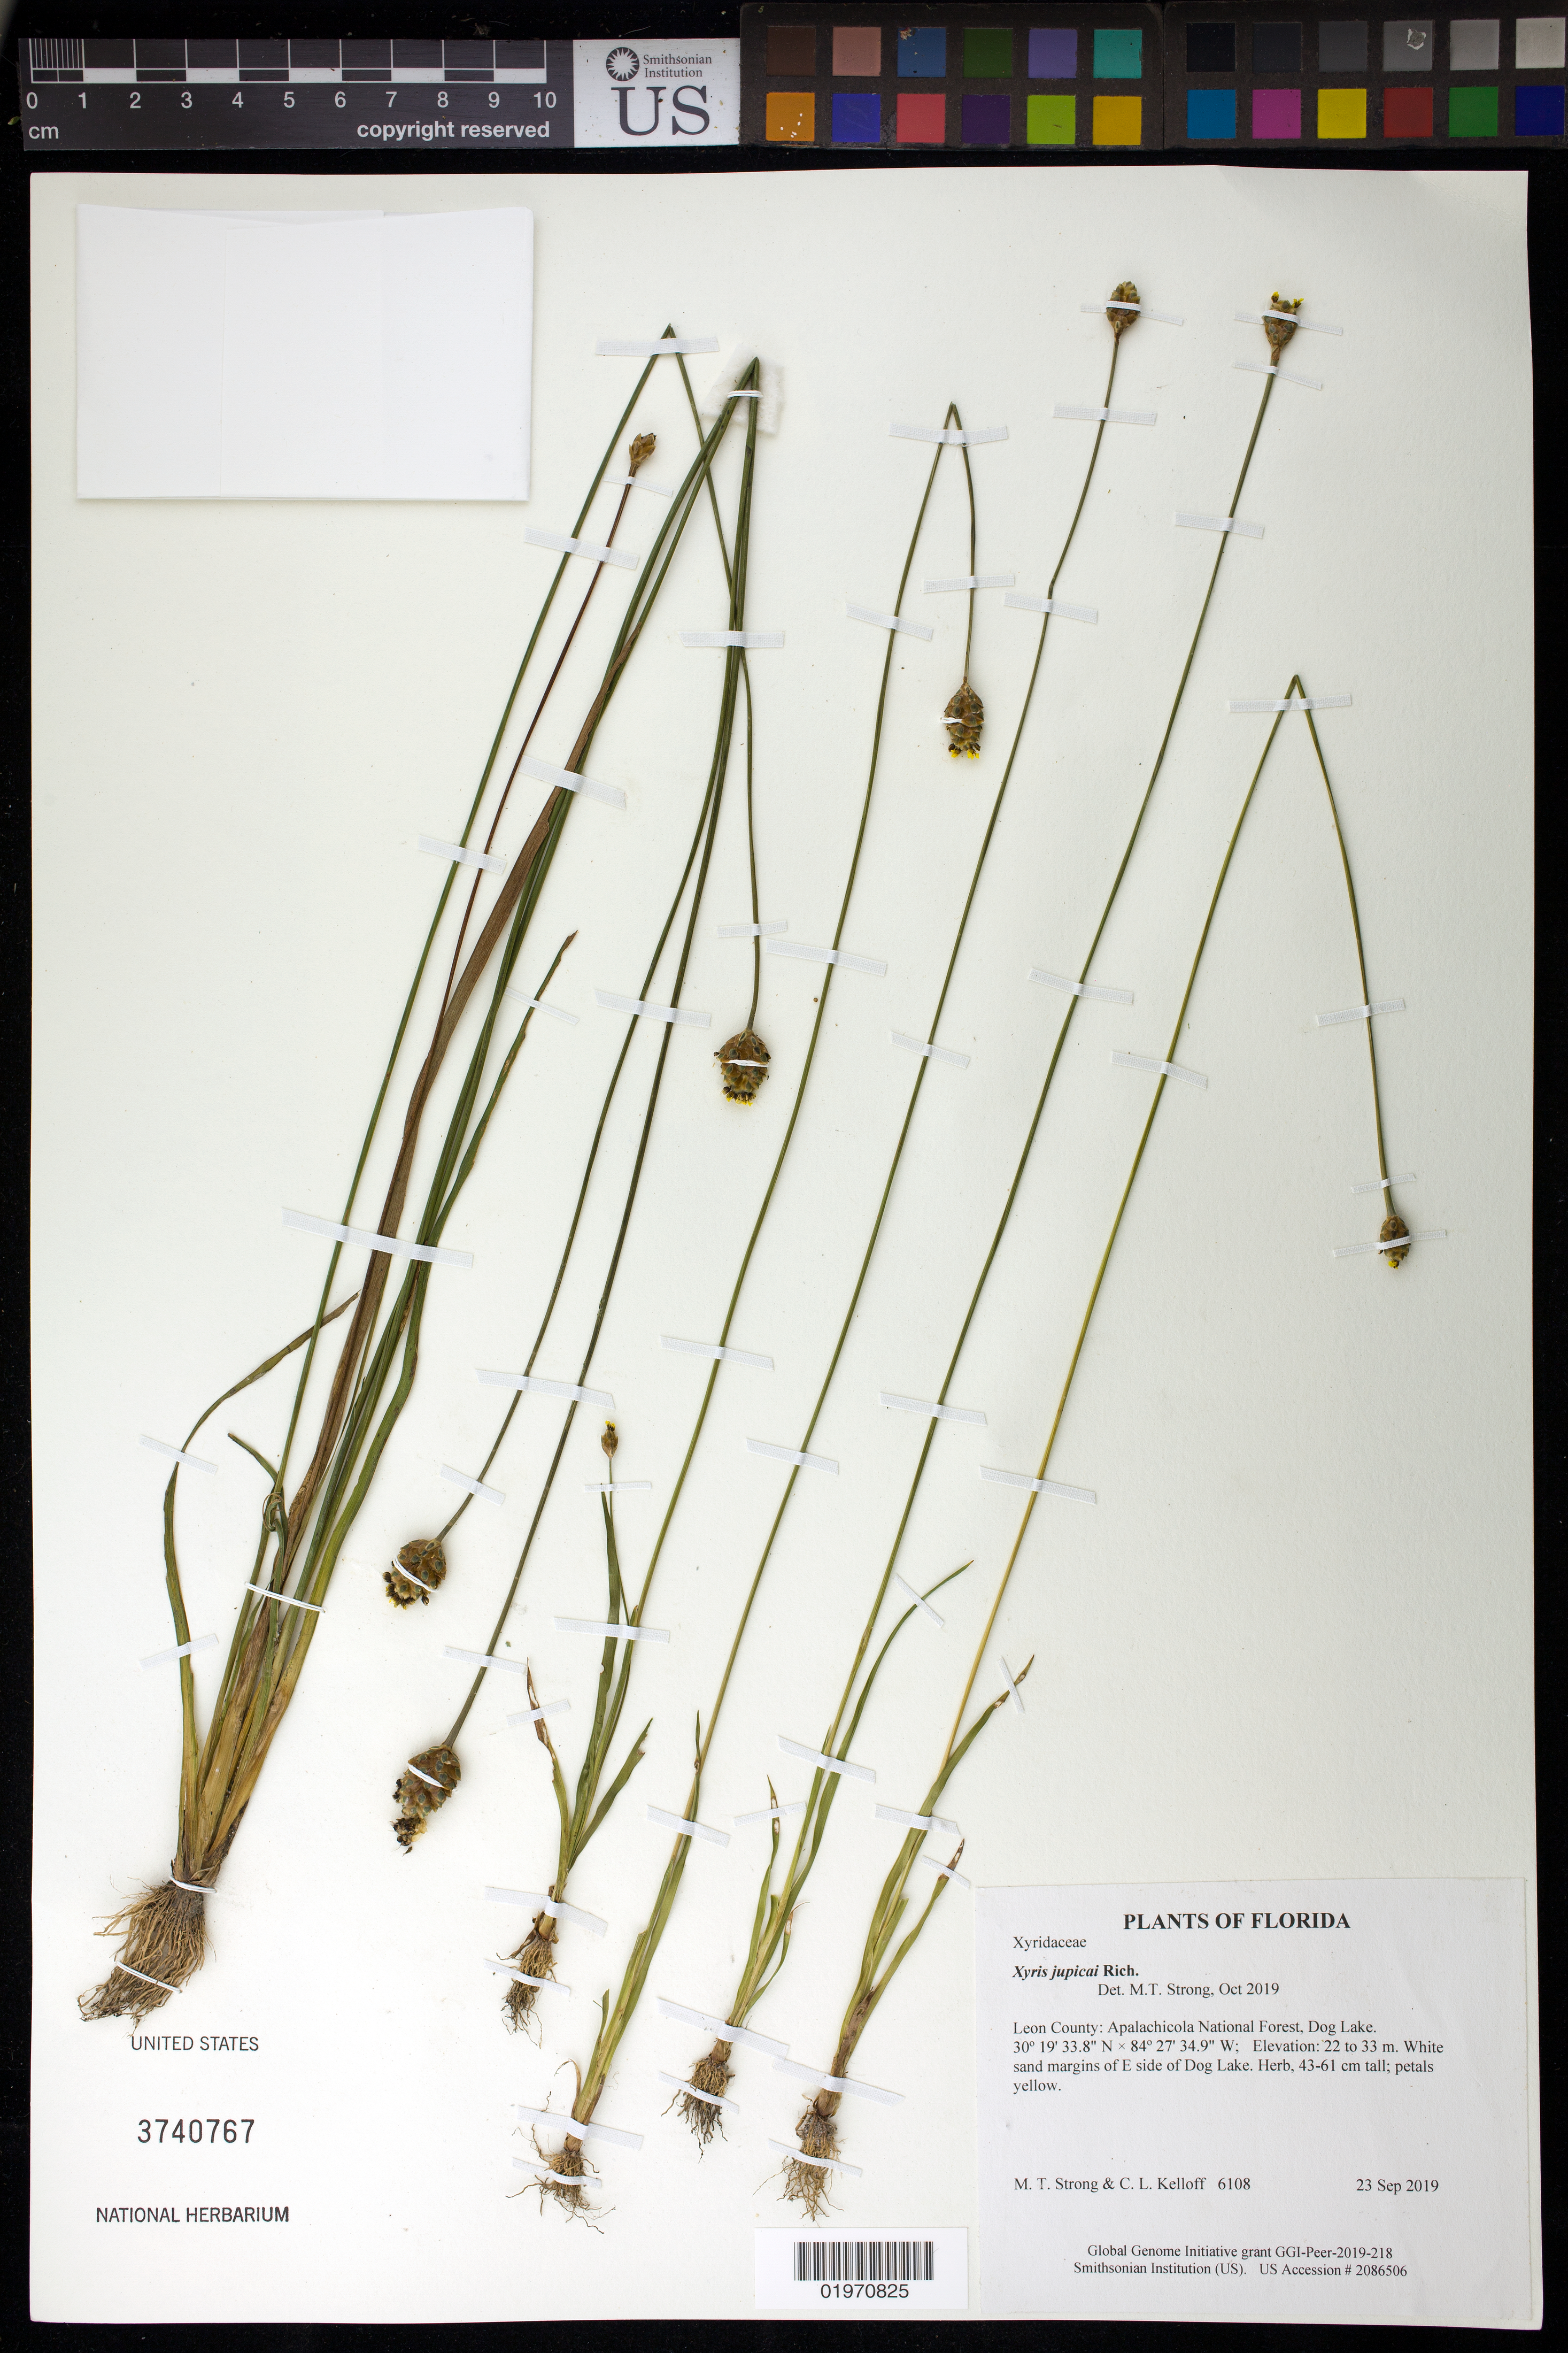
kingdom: Plantae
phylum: Tracheophyta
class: Liliopsida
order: Poales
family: Xyridaceae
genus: Xyris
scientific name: Xyris jupicai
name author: Rich.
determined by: Strong, Mark T., (BOT), Smithsonian Institution - National Museum of Natural History (UNITED STATES)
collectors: M. T. Strong & C. L. Kelloff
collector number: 6108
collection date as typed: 23 Sep 2019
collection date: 2019-09-23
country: United States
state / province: Florida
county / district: Leon County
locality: Apalachicola National Forest, Dog Lake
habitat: White sand margins of E side of Dog Lake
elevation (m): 22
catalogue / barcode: US 3740767